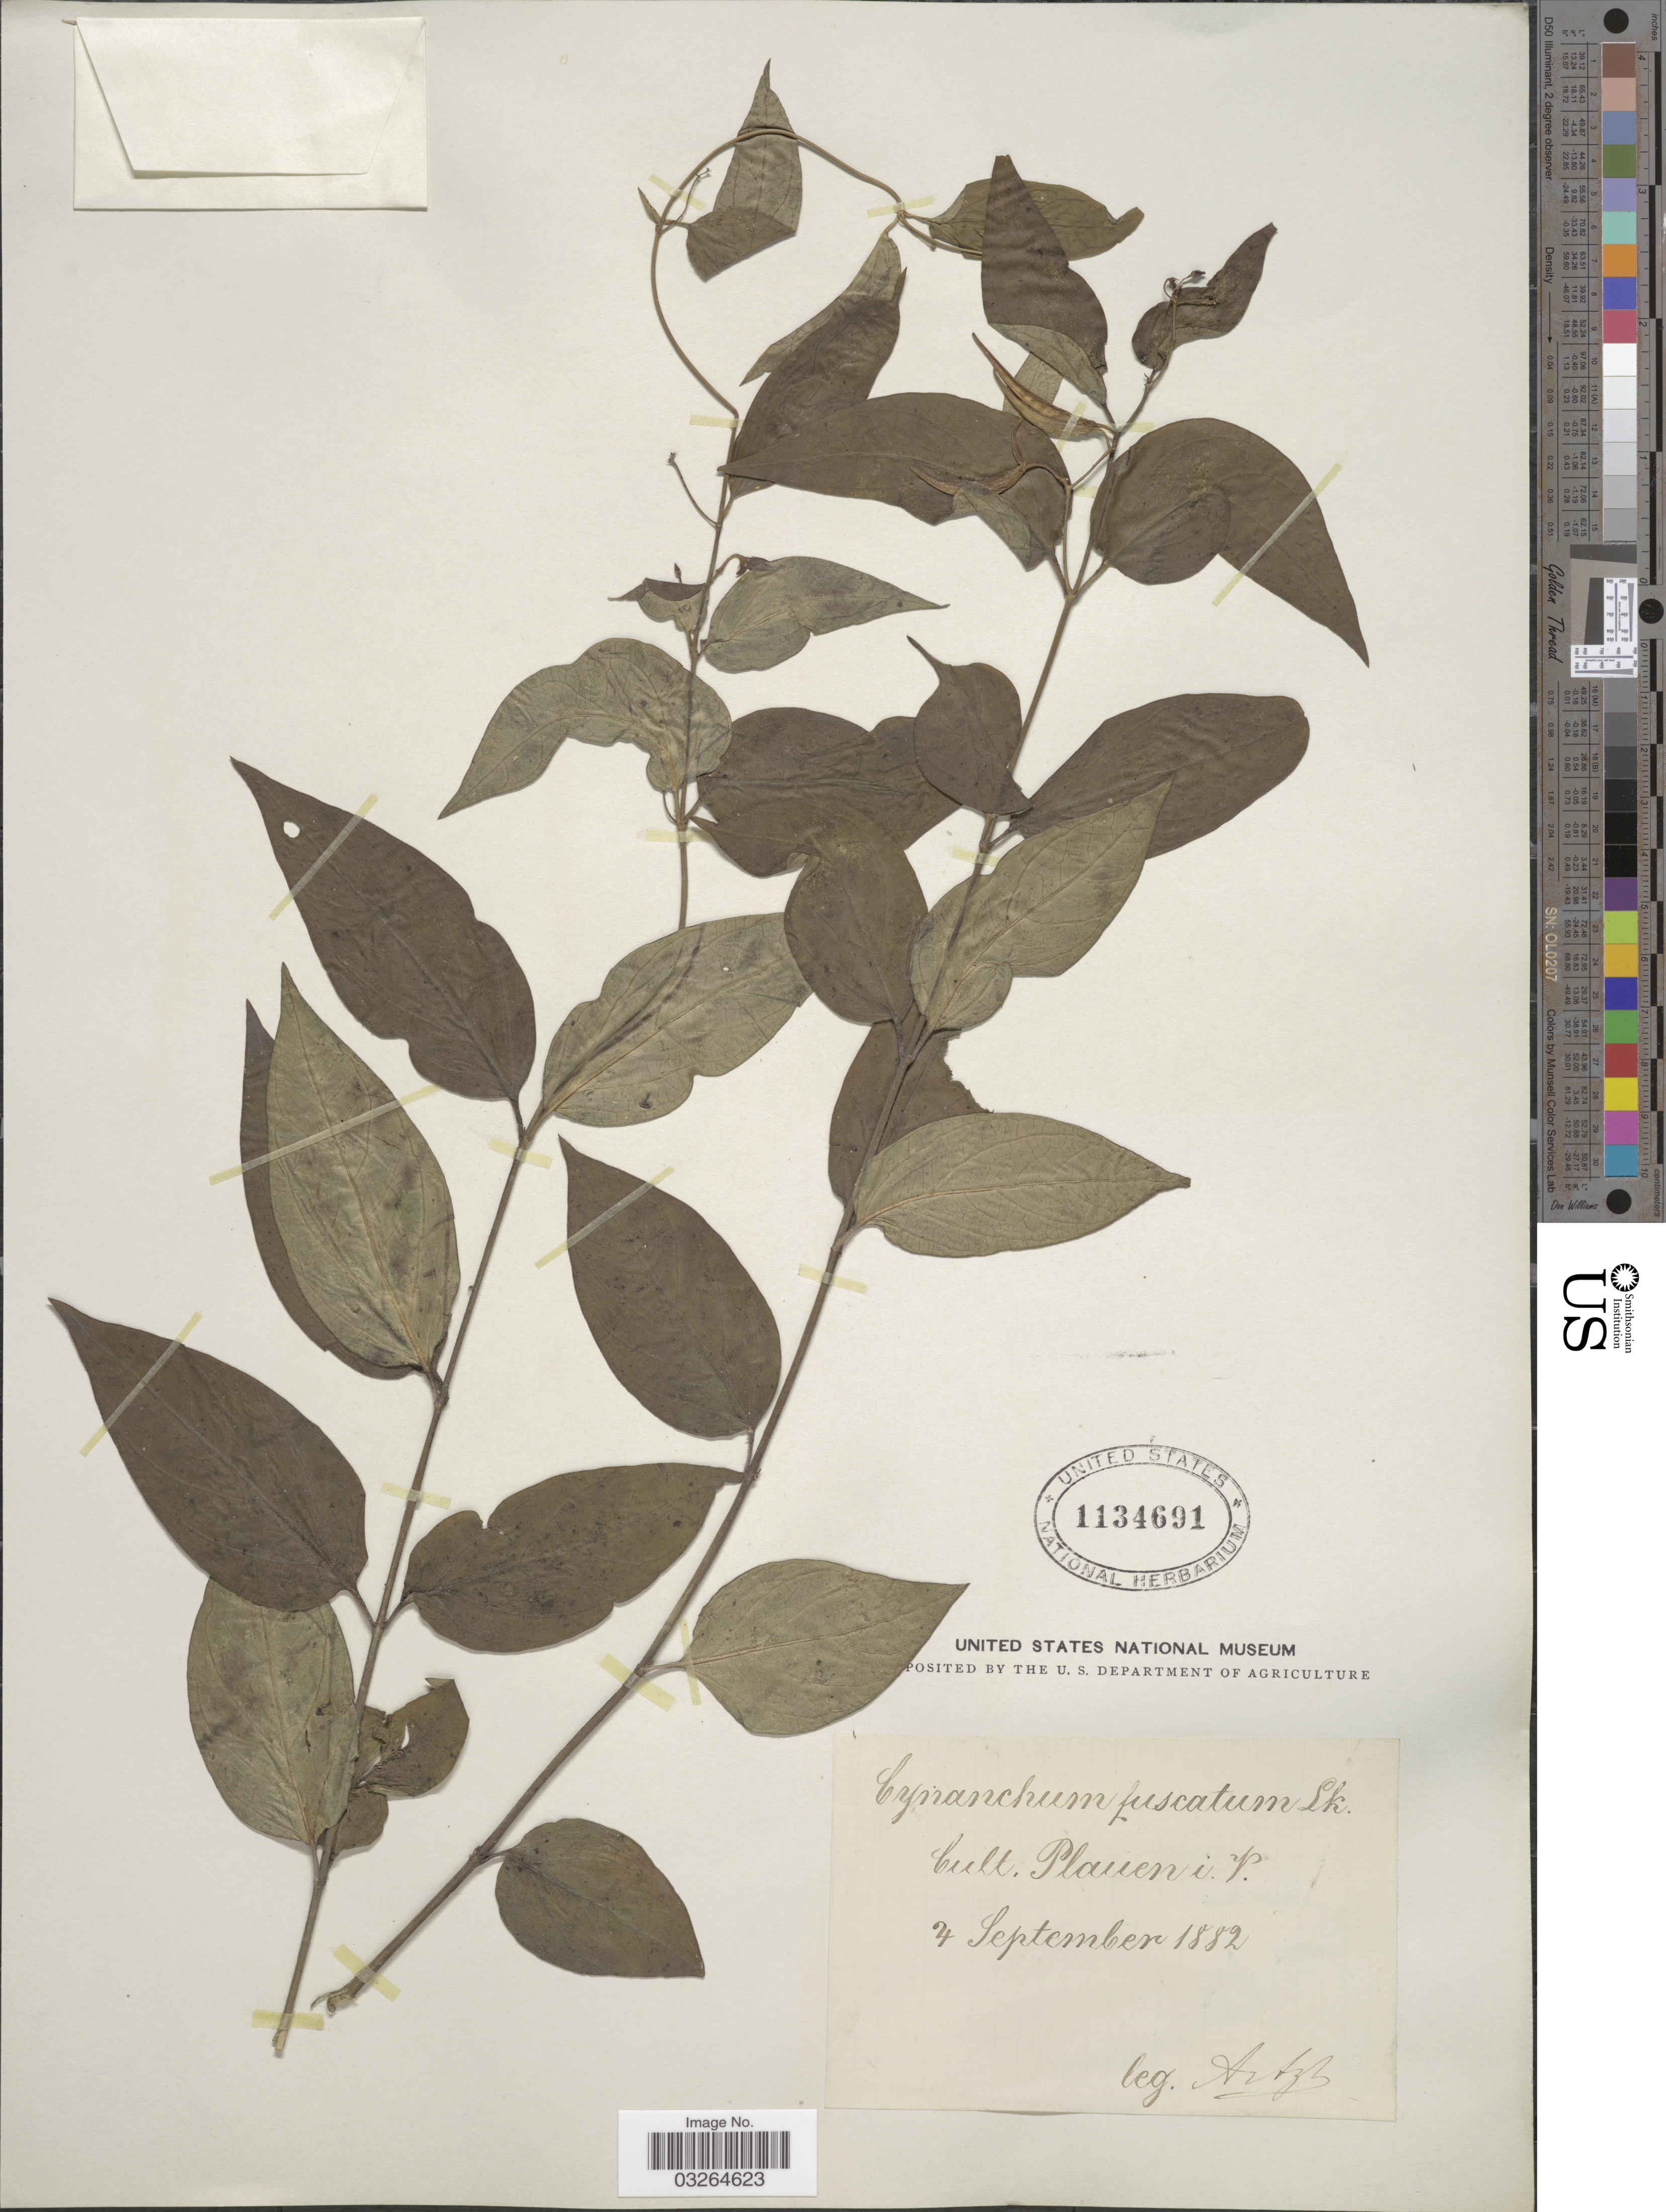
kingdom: Plantae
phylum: Tracheophyta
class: Magnoliopsida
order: Gentianales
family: Apocynaceae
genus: Cynanchum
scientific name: Cynanchum fuscatum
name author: (Hornem.) Link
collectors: -. Artzb.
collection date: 1882-09-04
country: Germany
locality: Plauen i.V.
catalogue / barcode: US 1134691